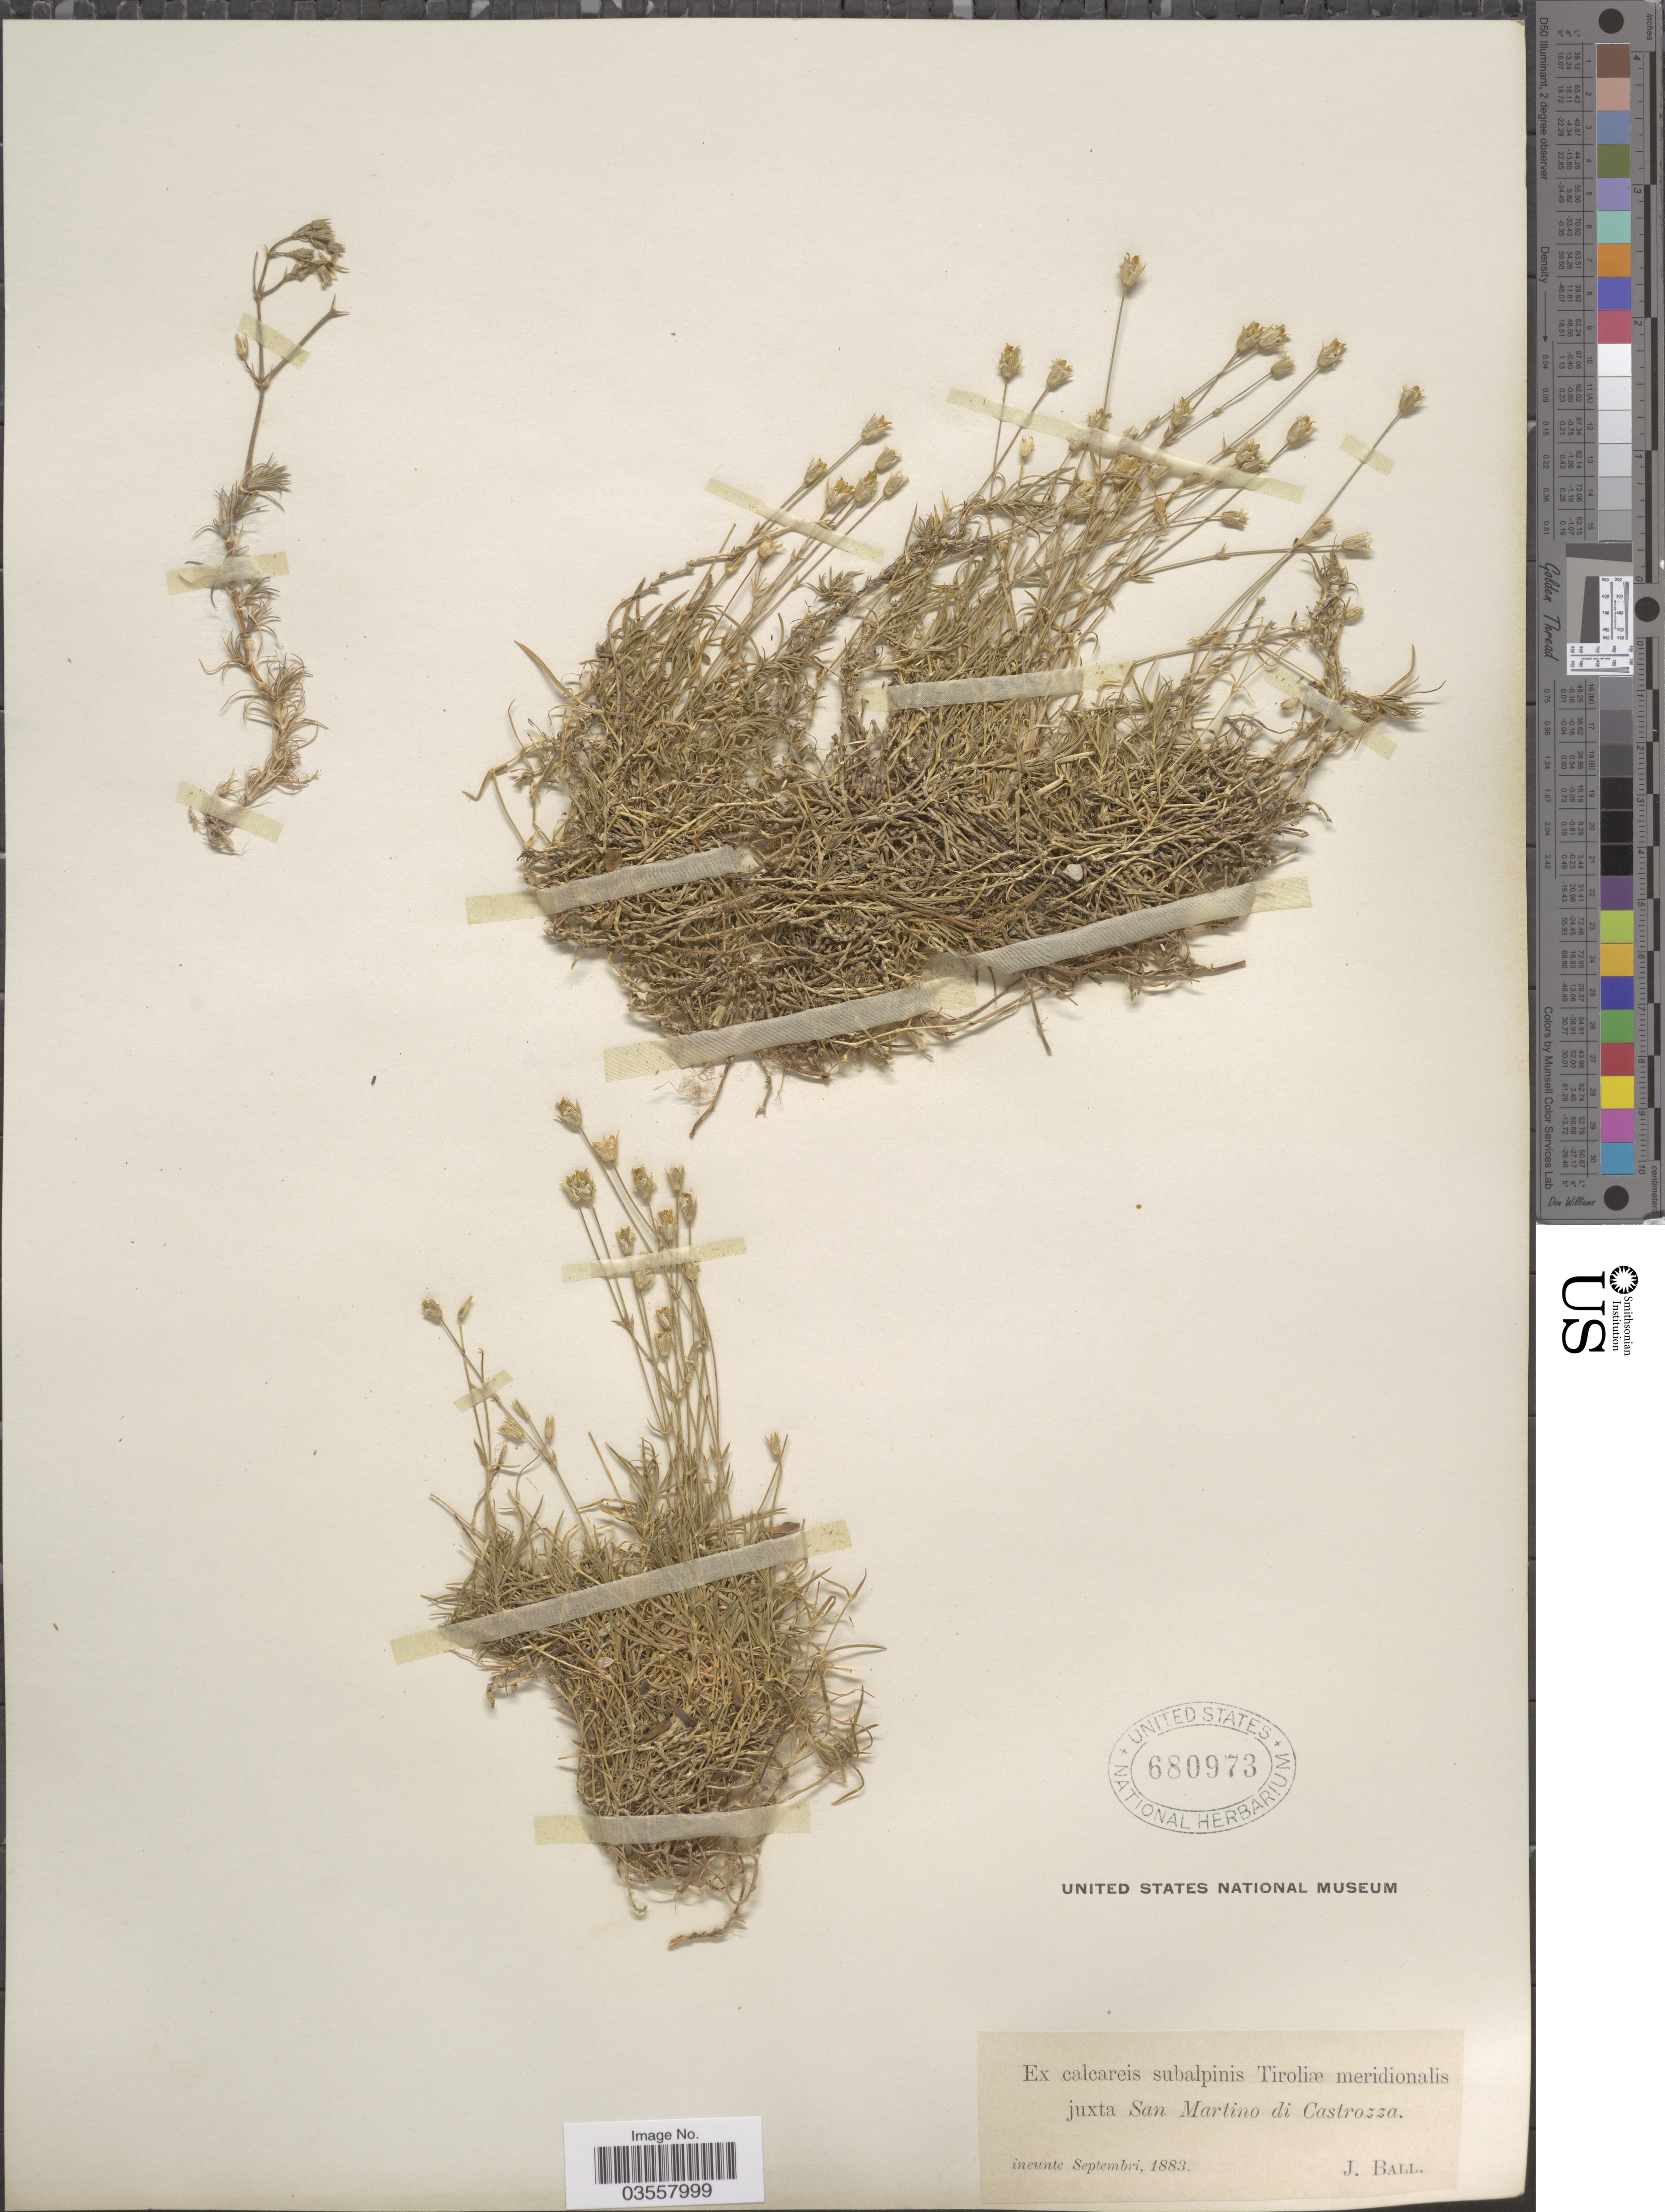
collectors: J. Ball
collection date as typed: ineunte Septembri, 1883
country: Italy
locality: Ex calcareis subalpinis Tiroliæ meridionalis juxta San Martino di Castrozza.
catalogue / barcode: US 680973